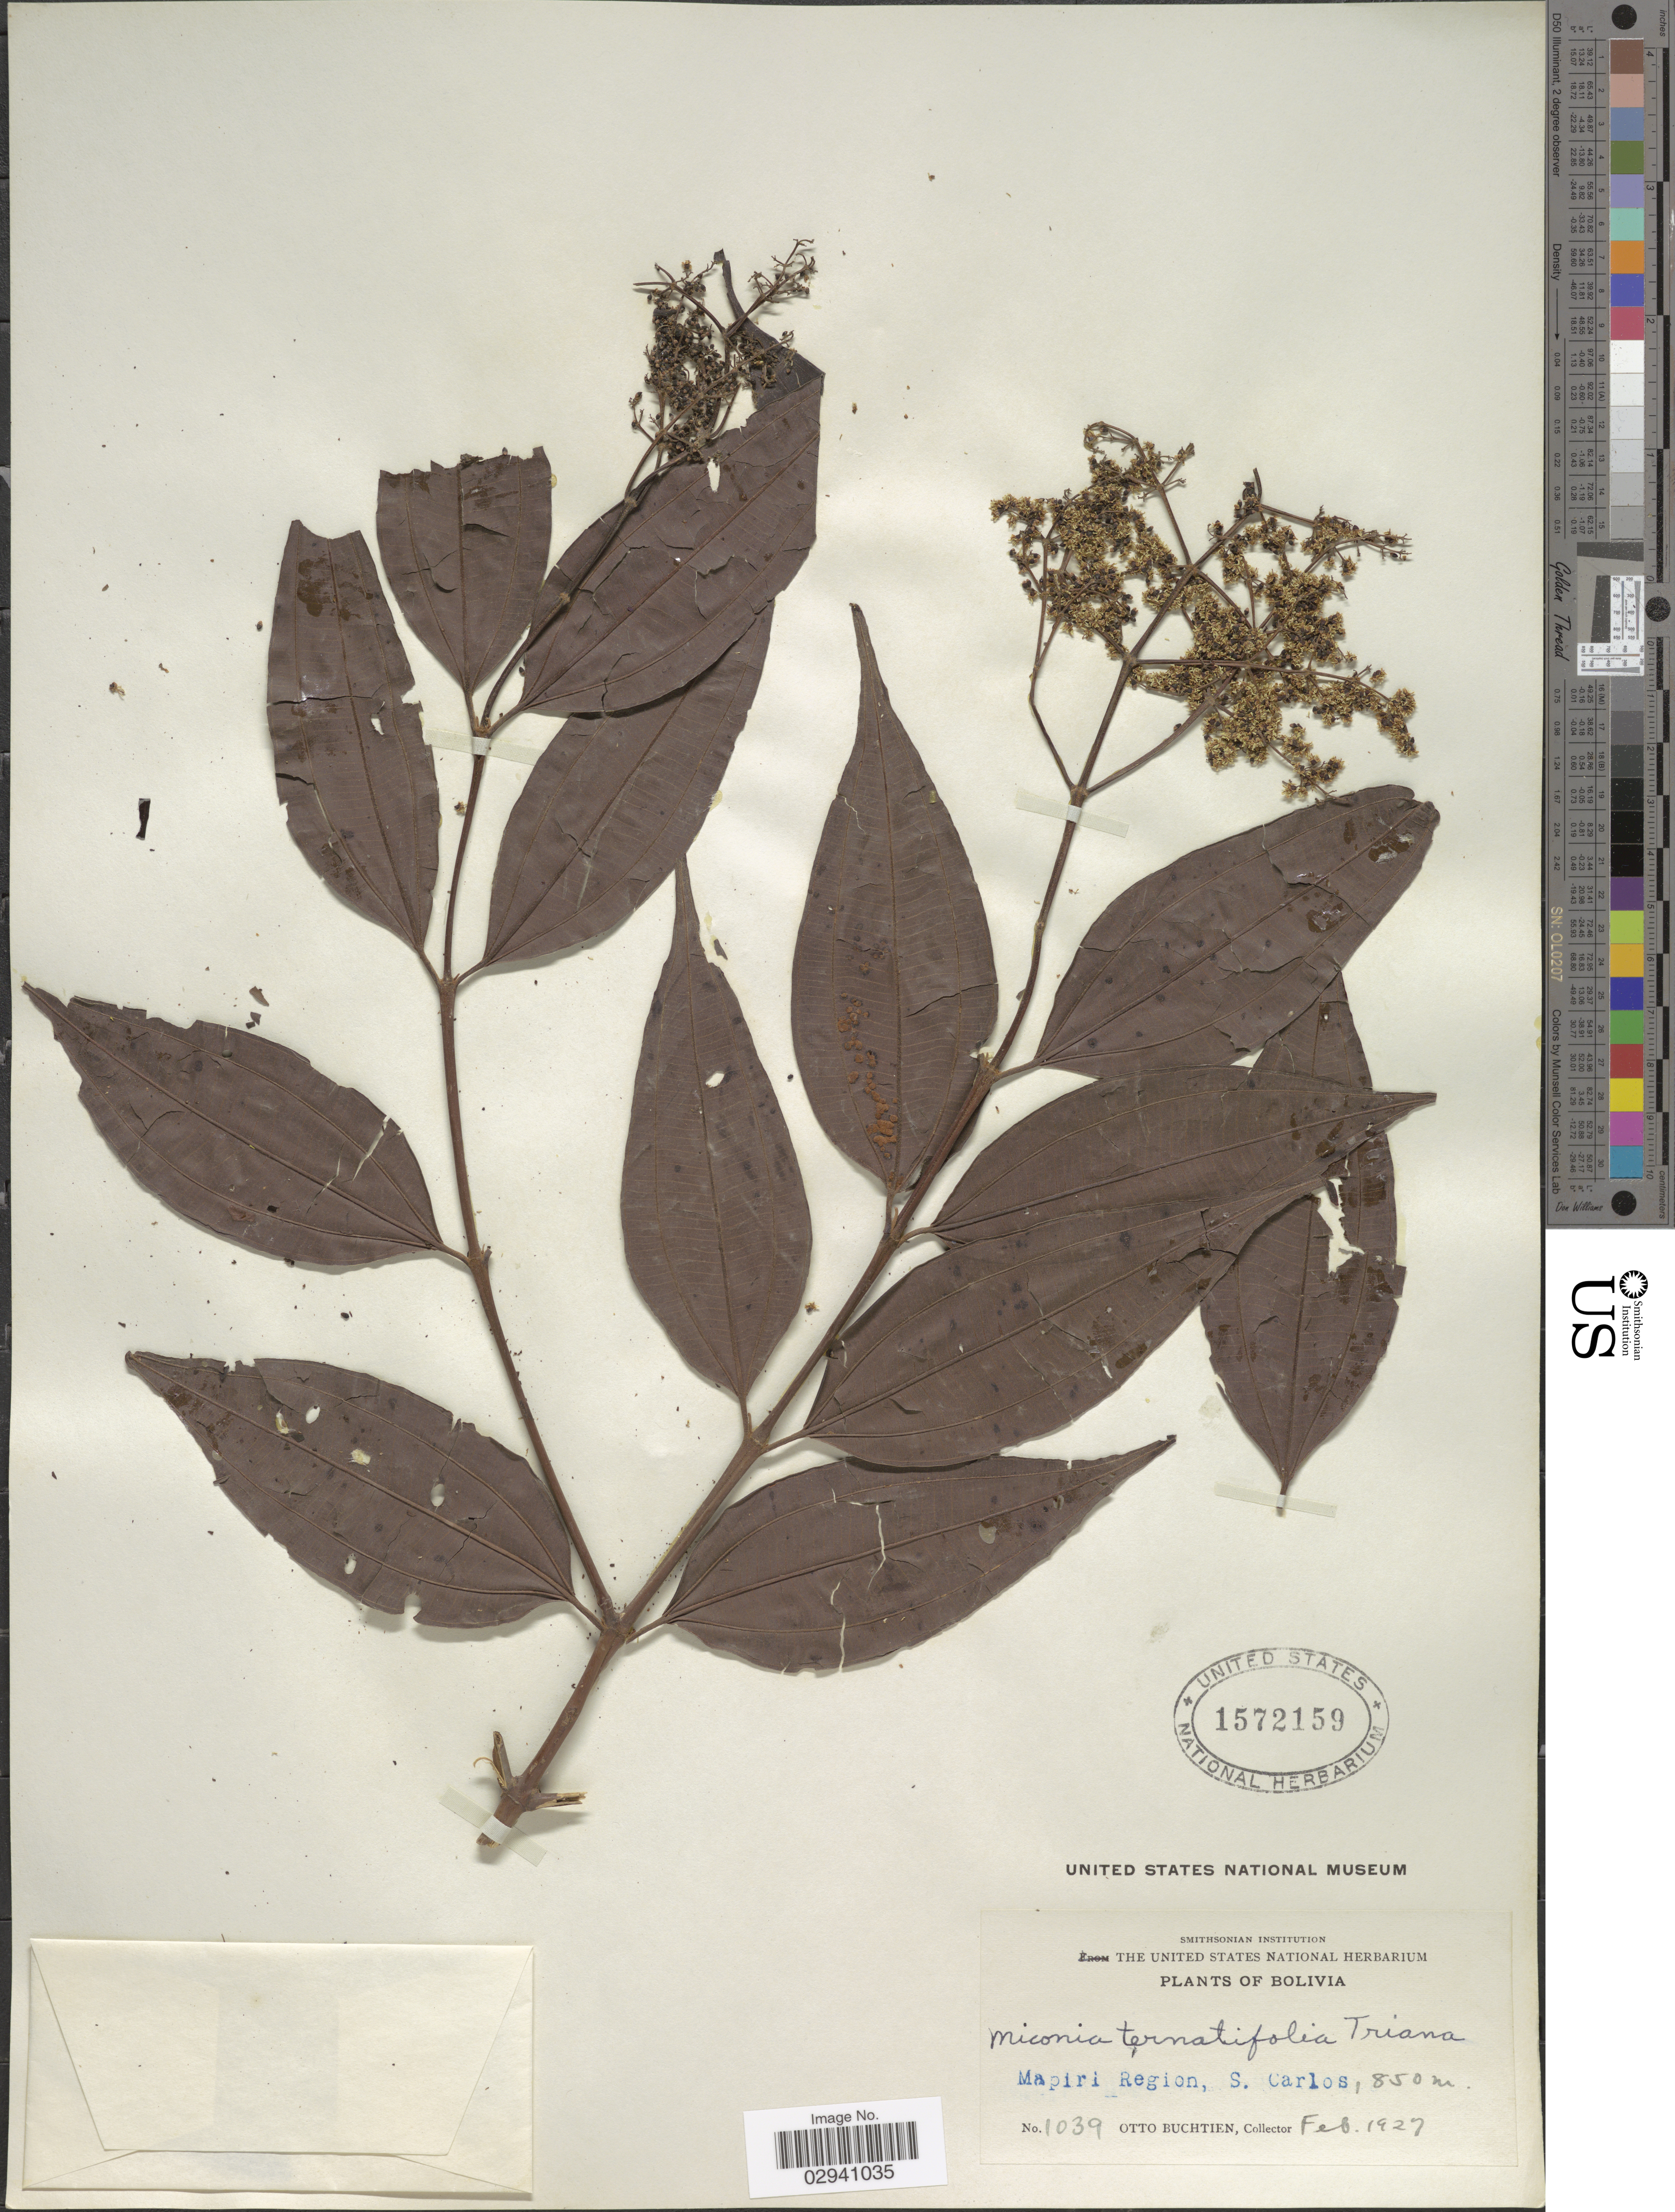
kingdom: Plantae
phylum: Tracheophyta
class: Magnoliopsida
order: Myrtales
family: Melastomataceae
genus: Miconia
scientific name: Miconia minutiflora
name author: (Bonpl.) DC.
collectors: O. Buchtien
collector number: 1039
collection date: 1927-02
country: Bolivia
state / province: La Paz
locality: Mapiri Region, S. Carlos.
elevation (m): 850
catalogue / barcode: US 1572159